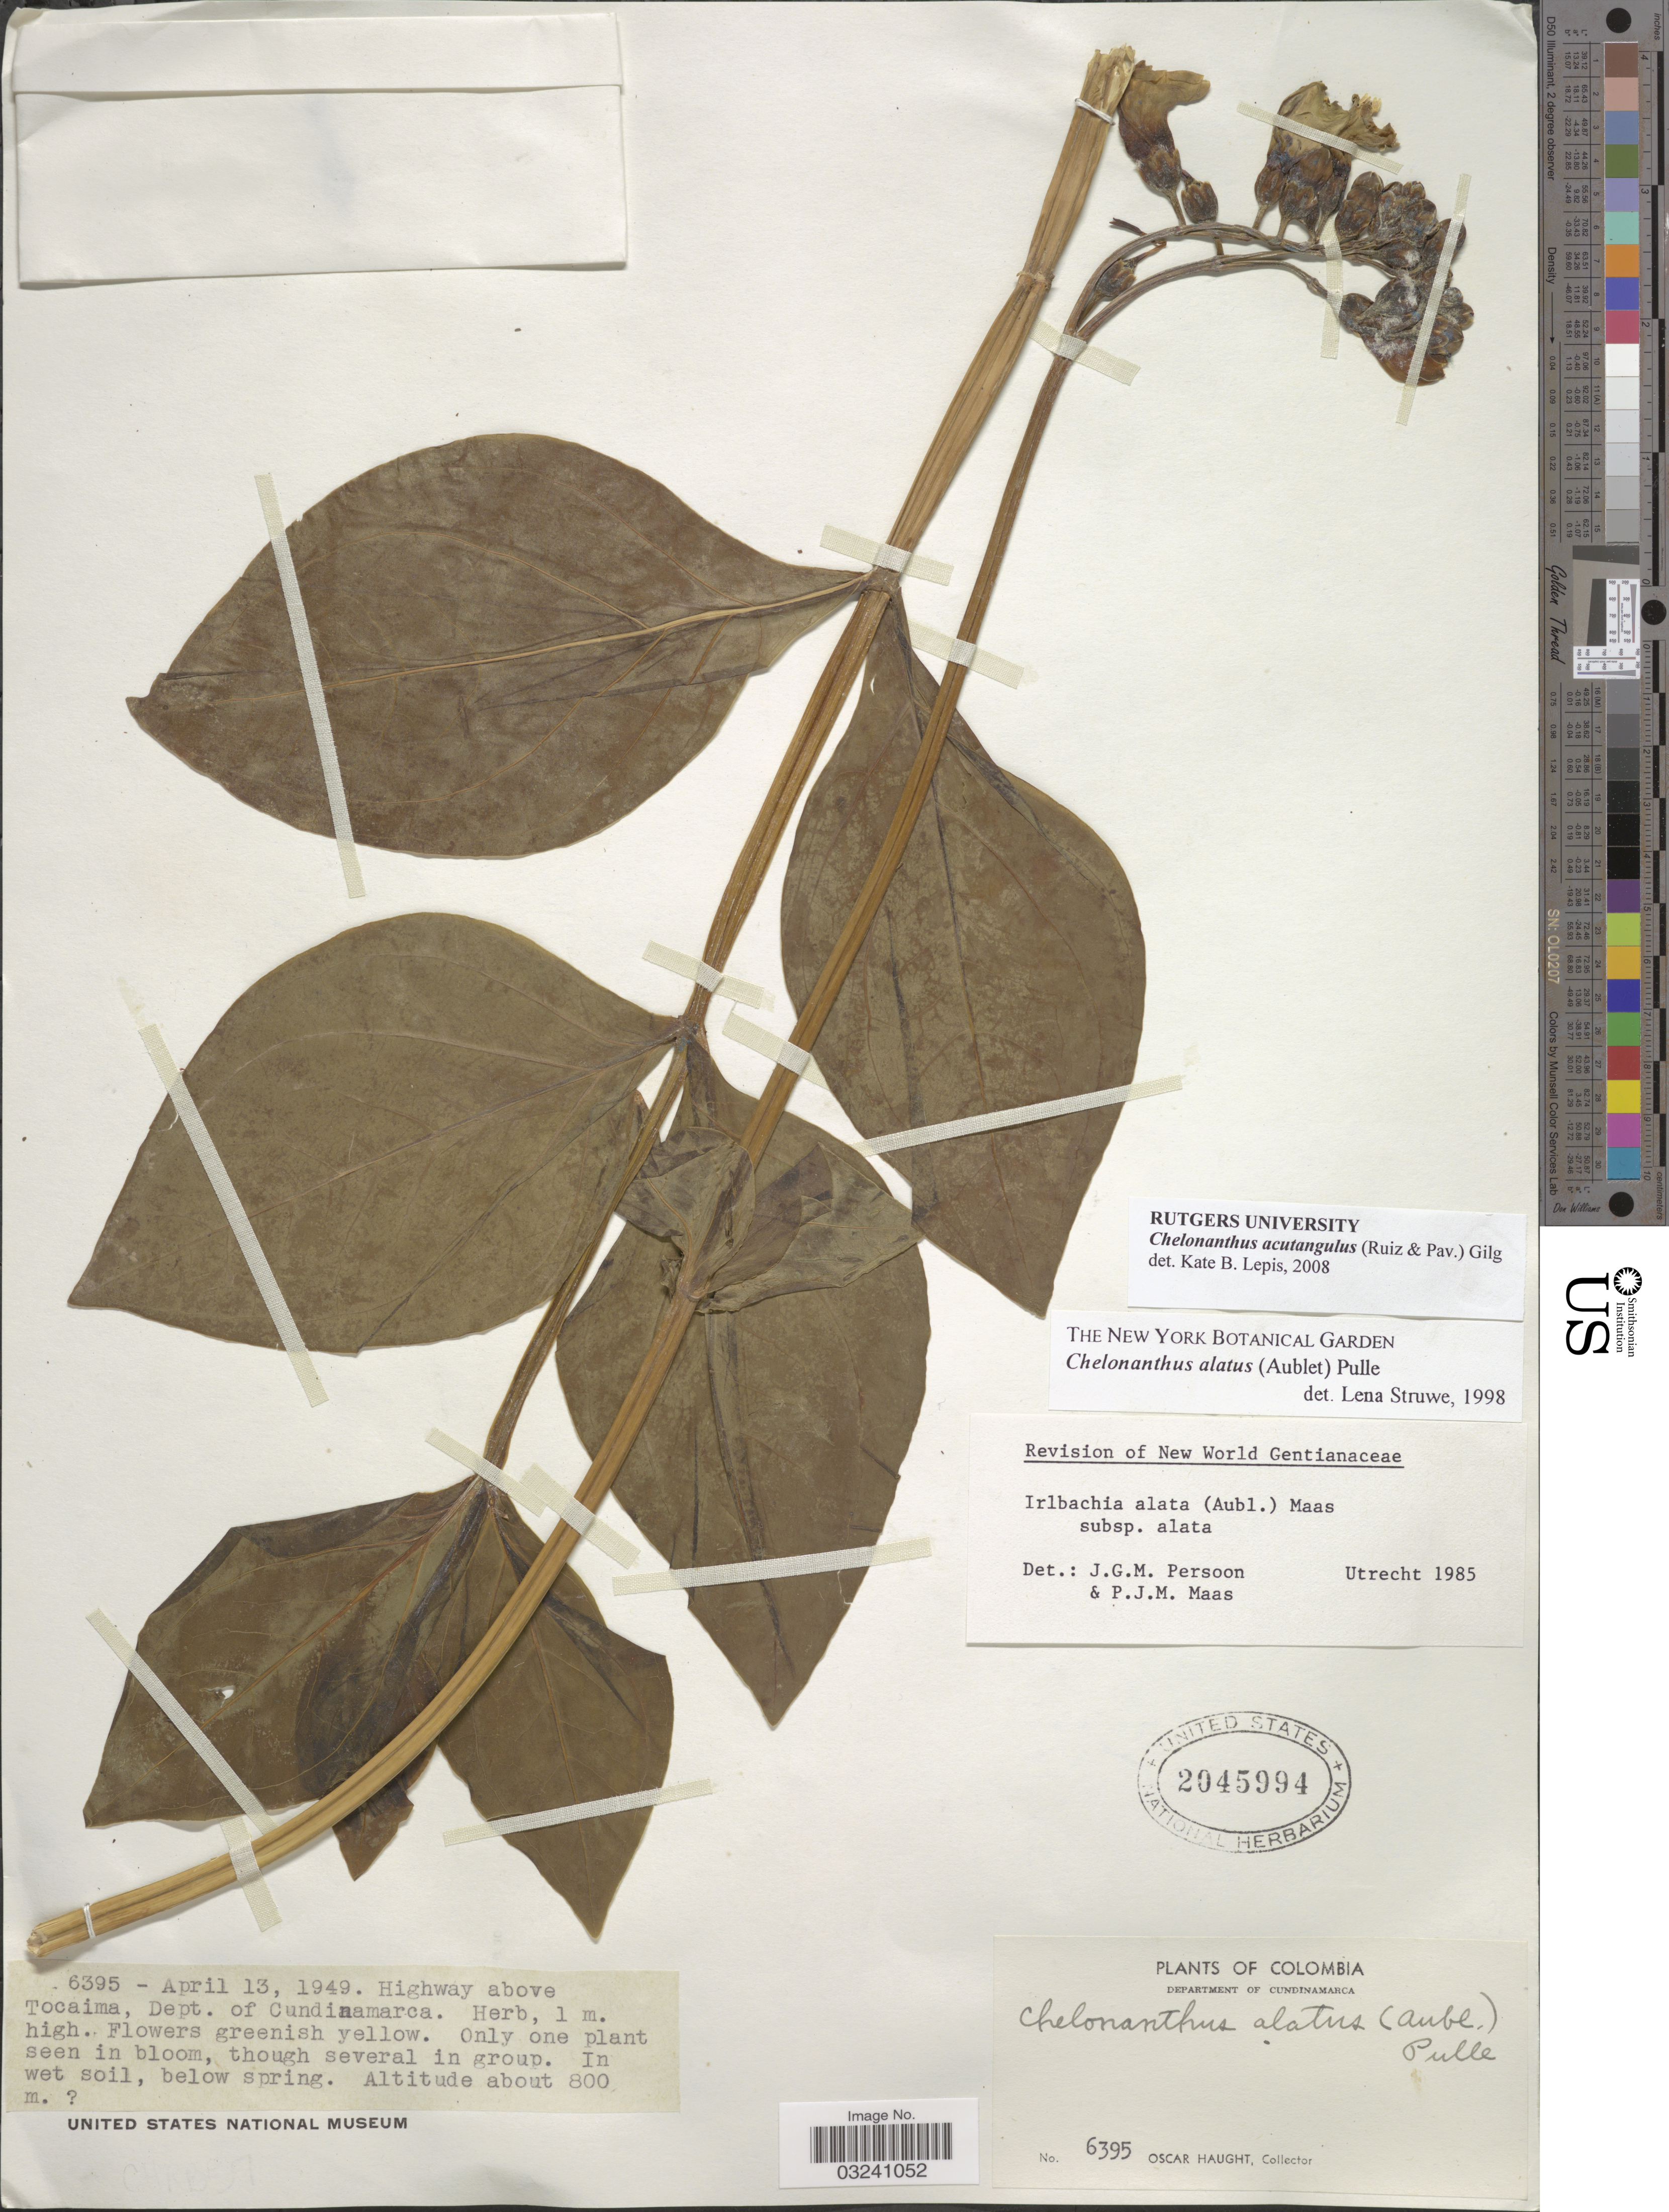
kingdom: Plantae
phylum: Tracheophyta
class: Magnoliopsida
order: Gentianales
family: Gentianaceae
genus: Chelonanthus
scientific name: Chelonanthus acutangulus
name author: (Ruiz & Pav.) Gilg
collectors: O. Haught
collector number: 6395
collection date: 1949-04-13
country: Colombia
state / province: Cundinamarca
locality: Department of Cundinamarca. Highway above Tocaima.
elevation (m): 800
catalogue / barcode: US 2045994